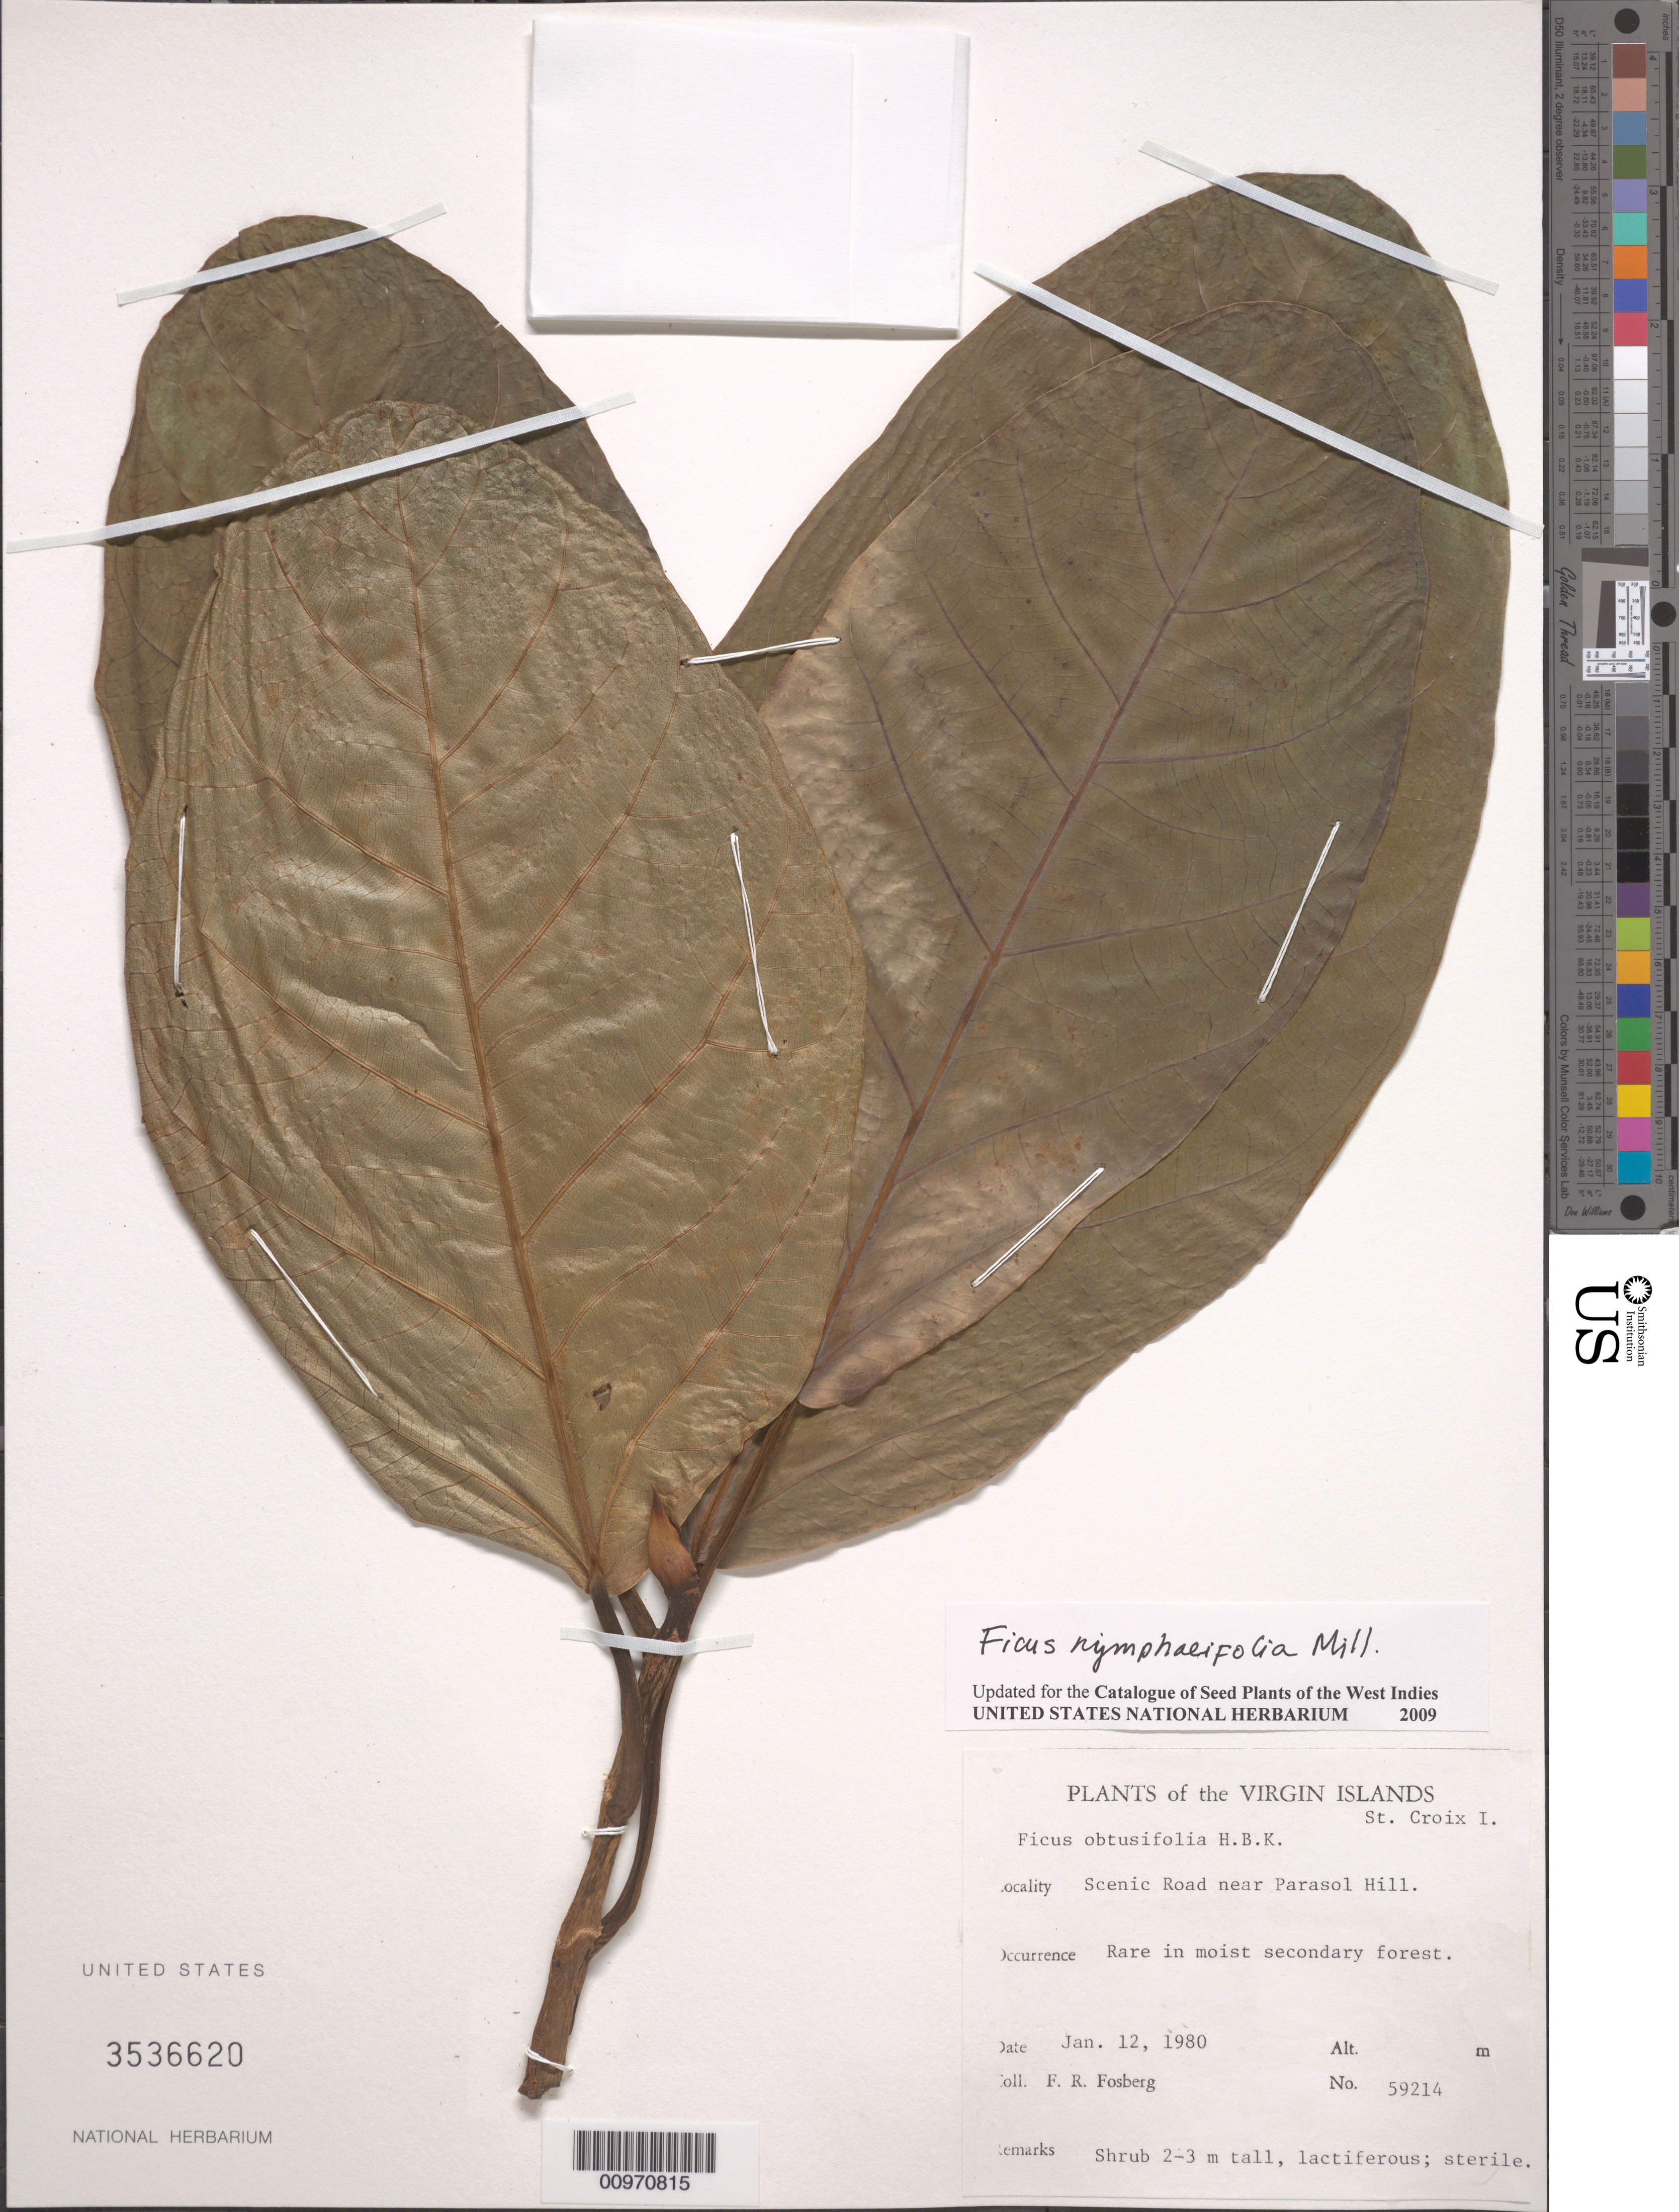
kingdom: Plantae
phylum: Tracheophyta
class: Magnoliopsida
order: Rosales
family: Moraceae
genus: Ficus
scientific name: Ficus nymphaeifolia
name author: Mill.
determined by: Acevedo-Rodríguez, P., (BOT), Smithsonian Institution - National Museum of Natural History (UNITED STATES)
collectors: F. R. Fosberg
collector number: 59214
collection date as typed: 12 Jan 1980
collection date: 1980-01-12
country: U.S. Virgin Islands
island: St. Croix I.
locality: Scenic Road near Parasol Hill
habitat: Rare in moist secondary forest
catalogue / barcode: US 3536620